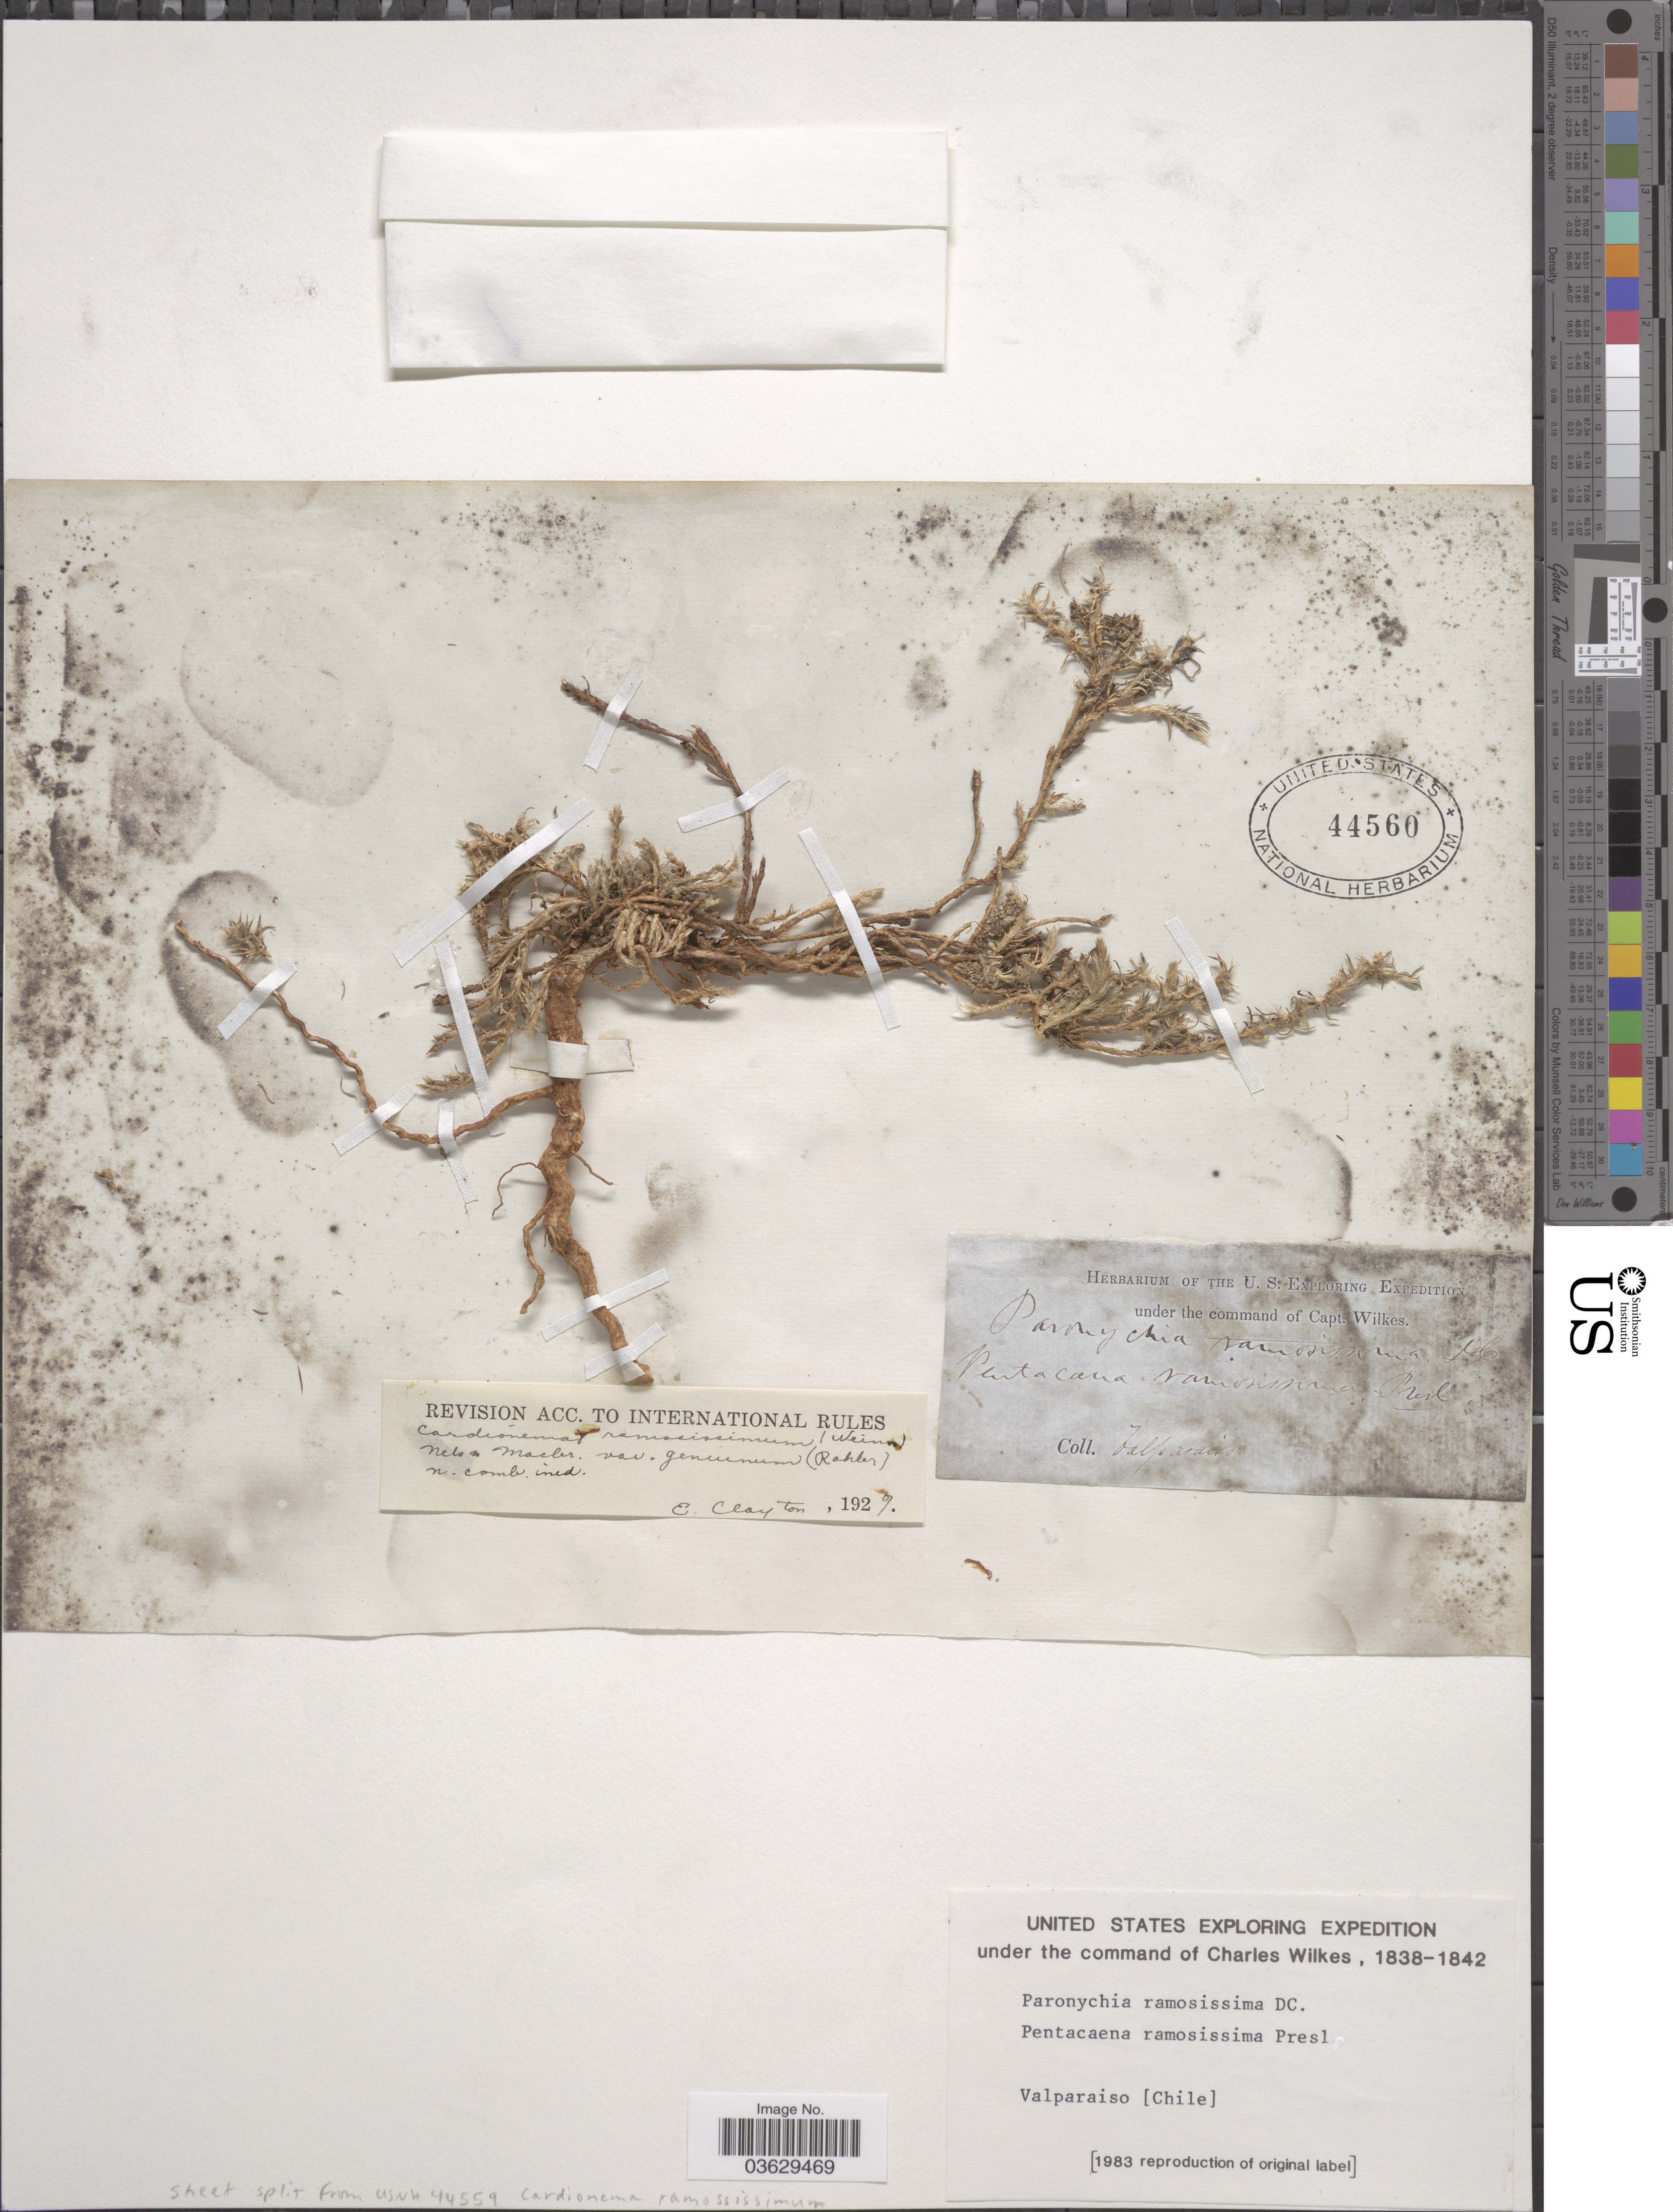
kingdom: Plantae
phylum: Tracheophyta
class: Magnoliopsida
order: Caryophyllales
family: Caryophyllaceae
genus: Cardionema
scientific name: Cardionema ramosissimum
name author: (Weinm.) A. Nelson & J.F. Macbr.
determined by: U.S. National Herbarium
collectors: Wilkes Explor. Exped.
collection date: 1838/1842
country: Chile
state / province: Valparaíso (V)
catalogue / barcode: US 44560